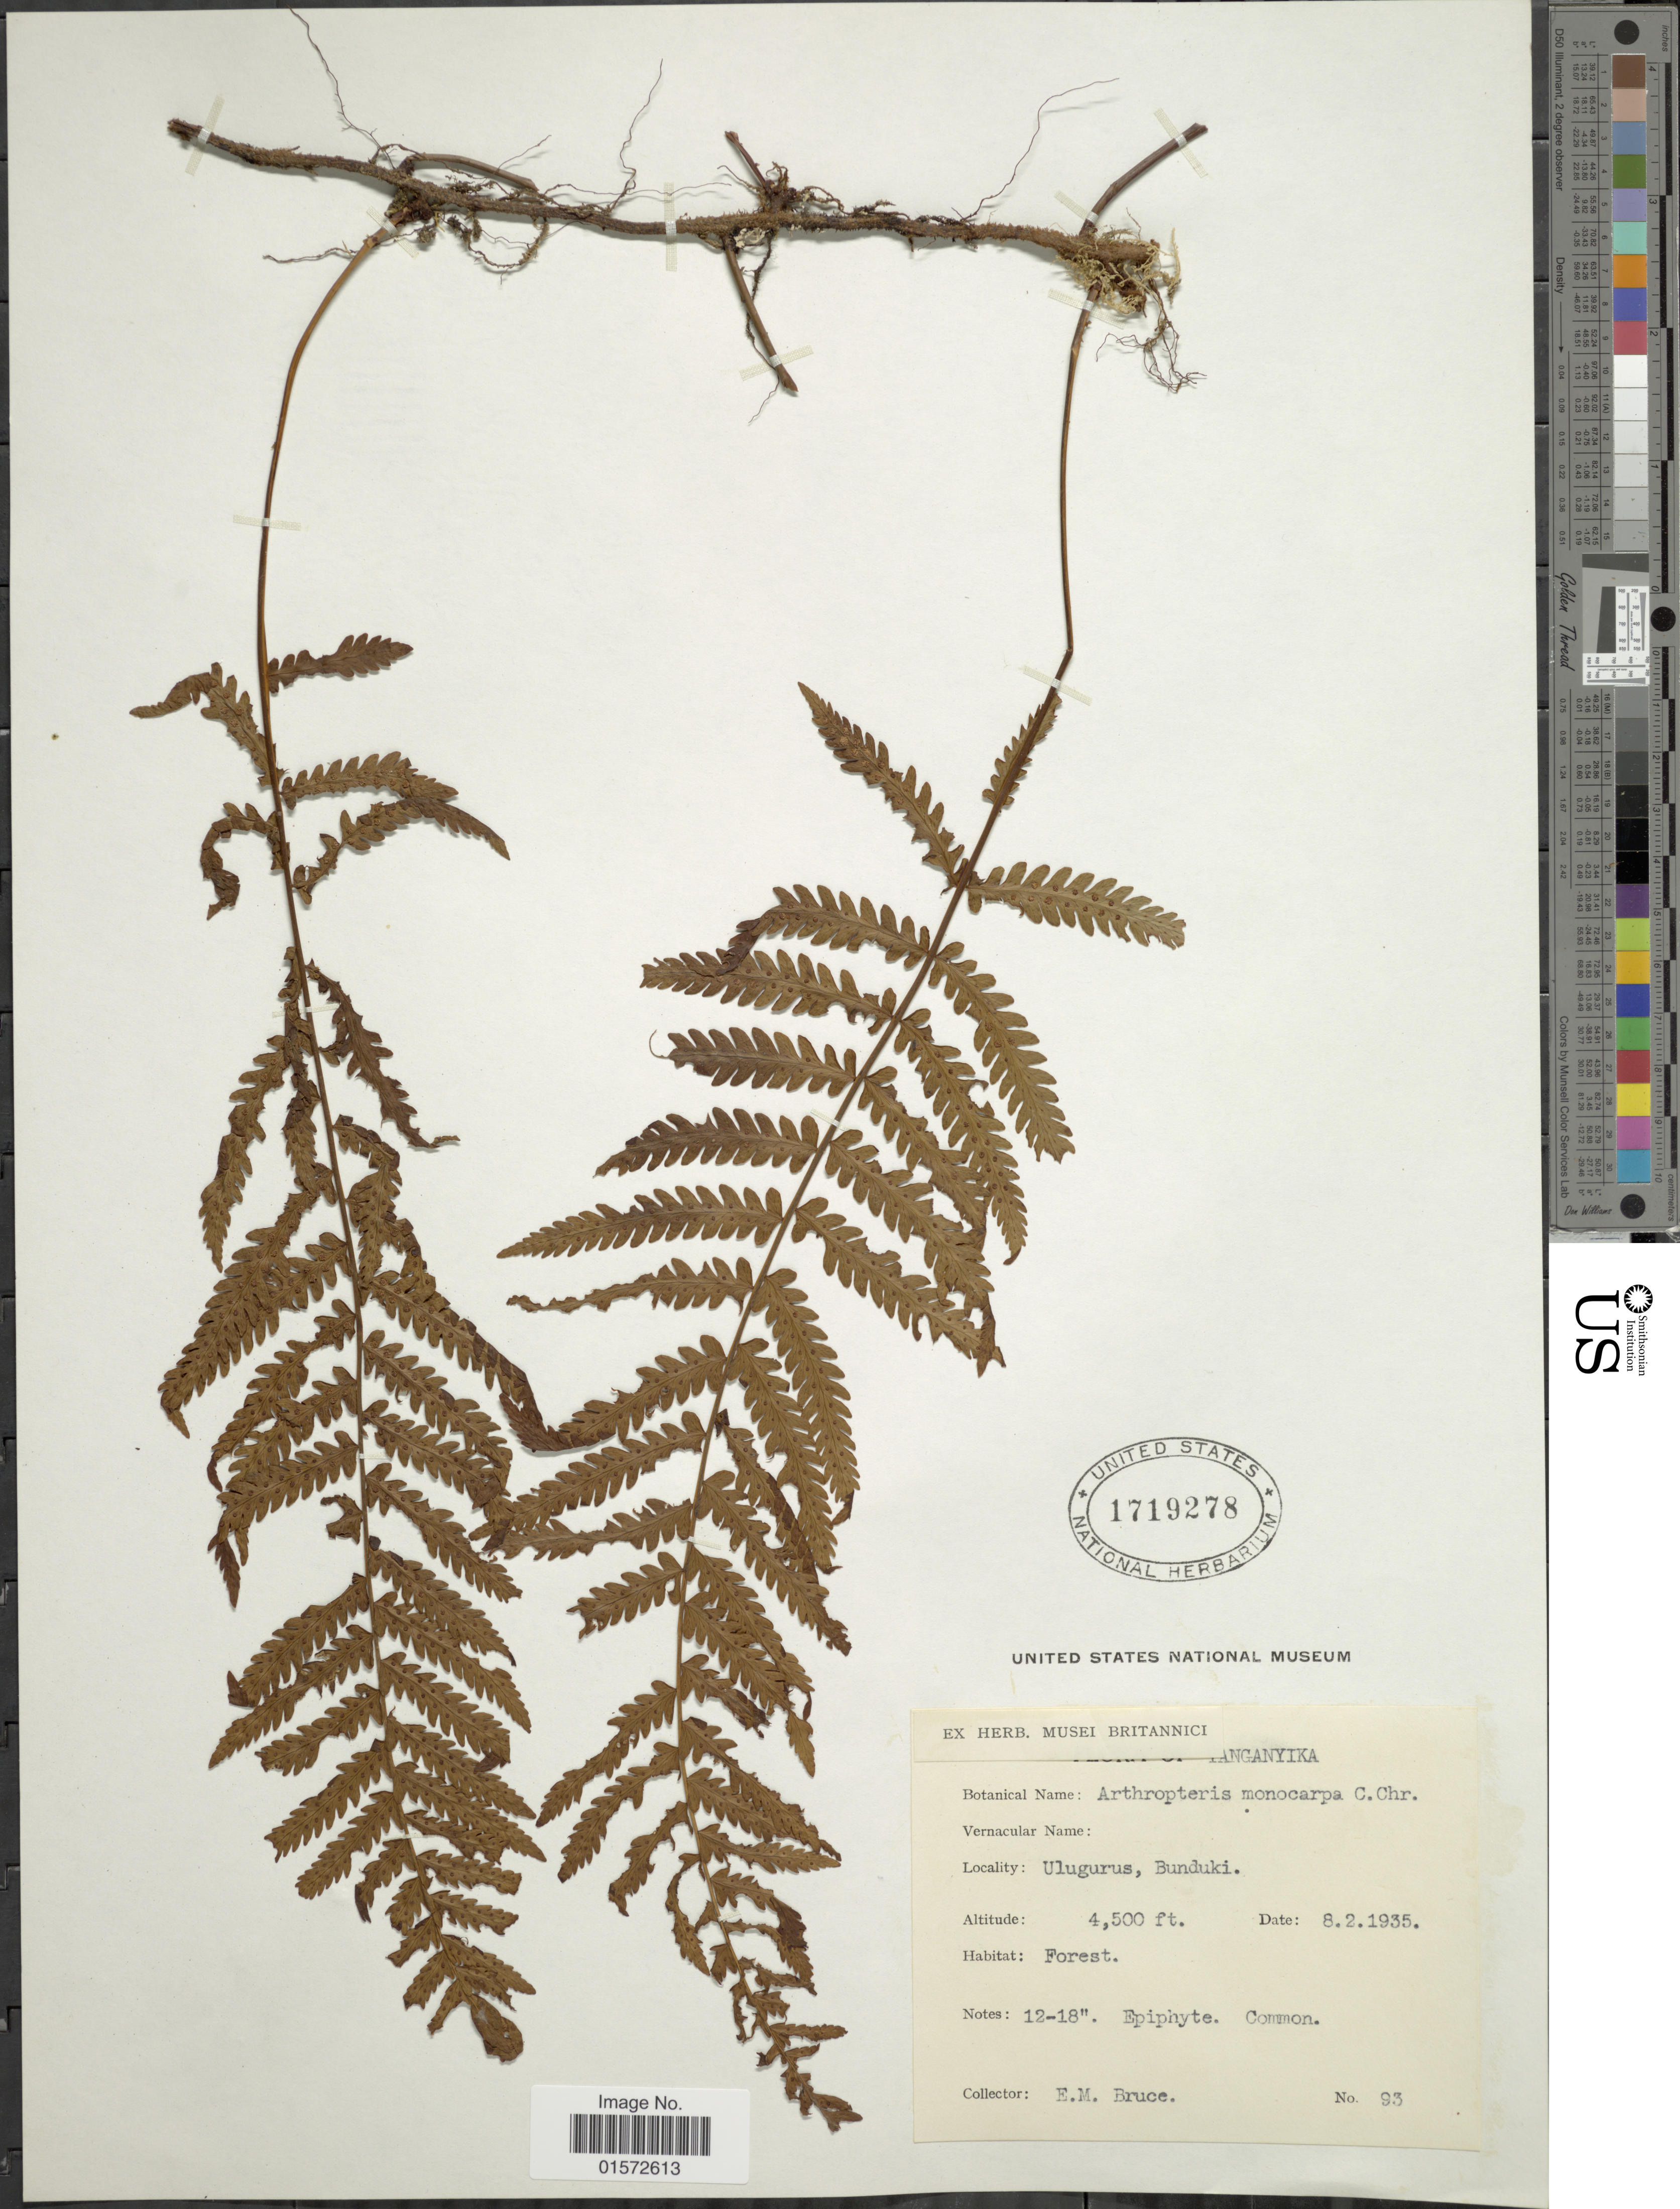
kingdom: Plantae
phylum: Tracheophyta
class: Polypodiopsida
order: Polypodiales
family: Tectariaceae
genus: Arthropteris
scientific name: Arthropteris monocarpa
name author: (Cordem.) C. Chr.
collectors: E. Bruce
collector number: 93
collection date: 1935-02-08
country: Tanzania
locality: Tanganyika. Ulugurus, Bunduki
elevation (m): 1372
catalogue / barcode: US 1719278